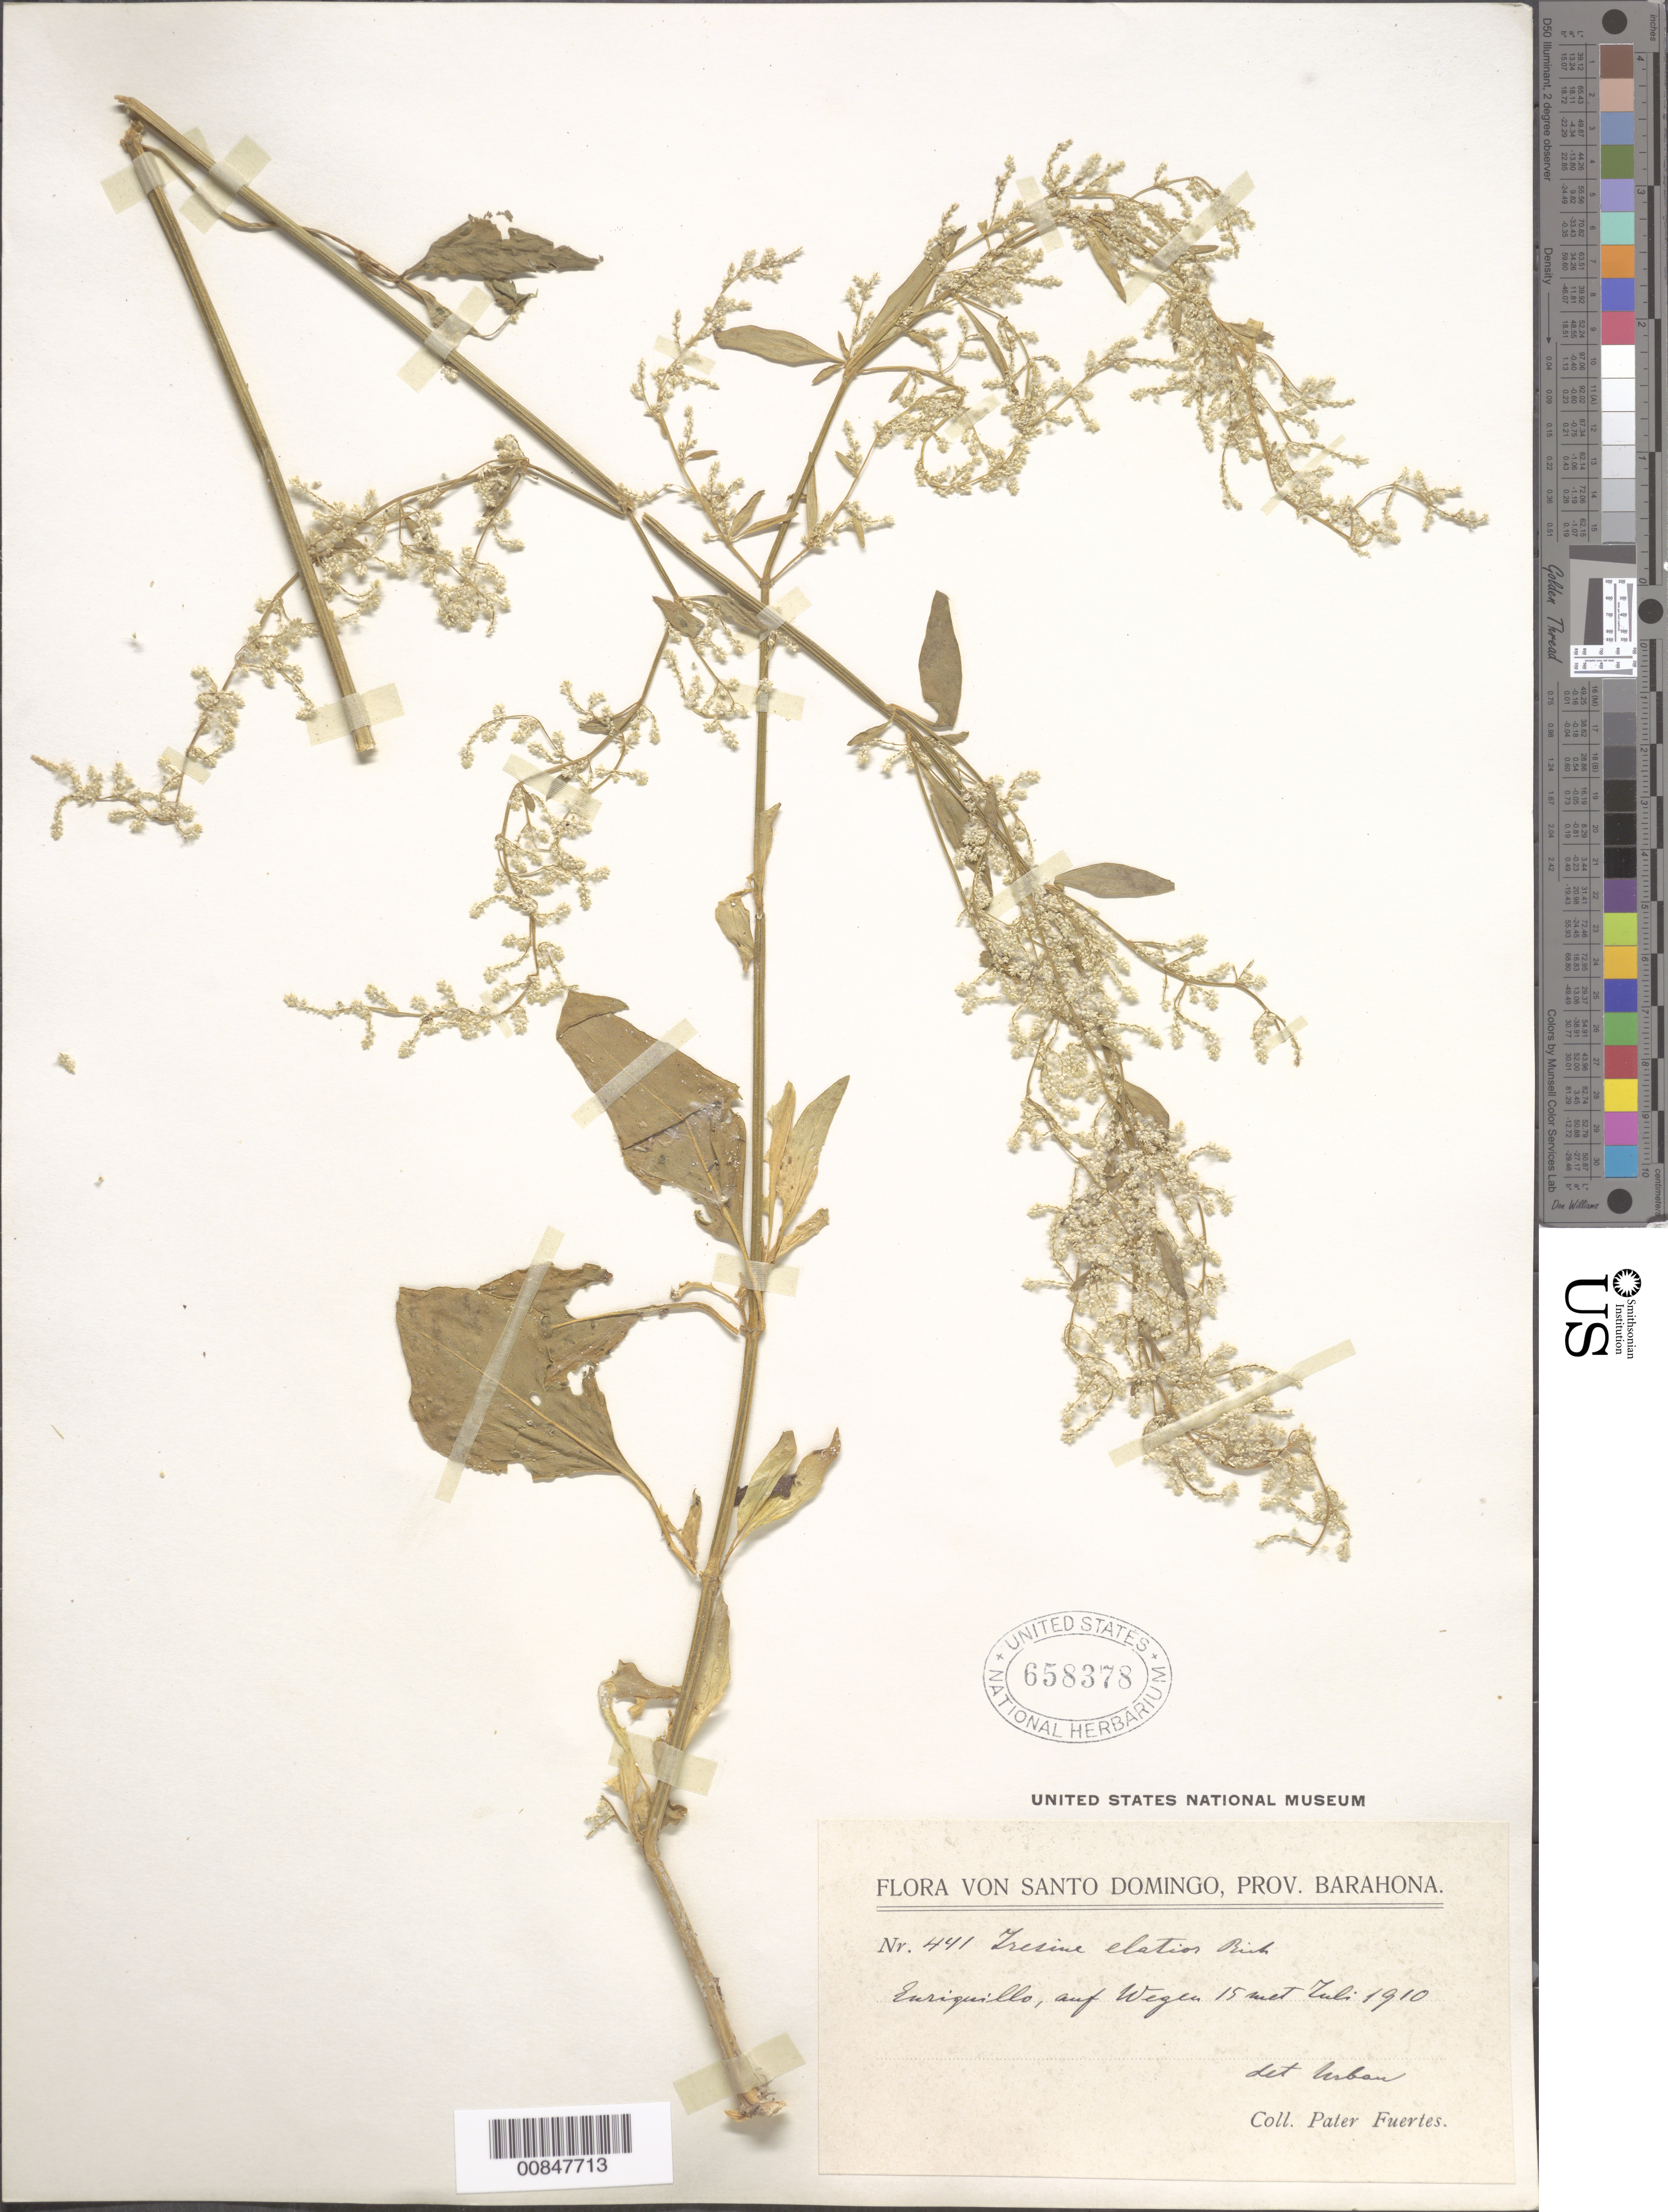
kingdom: Plantae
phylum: Tracheophyta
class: Magnoliopsida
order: Caryophyllales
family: Amaranthaceae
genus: Iresine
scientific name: Iresine diffusa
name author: Humb. & Bonpl. ex Willd.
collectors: M. D. Fuertes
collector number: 441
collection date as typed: Jul 1910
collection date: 1910-07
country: Dominican Republic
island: Hispaniola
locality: Enriquillo.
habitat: auf Wegen.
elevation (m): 15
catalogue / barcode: US 658378